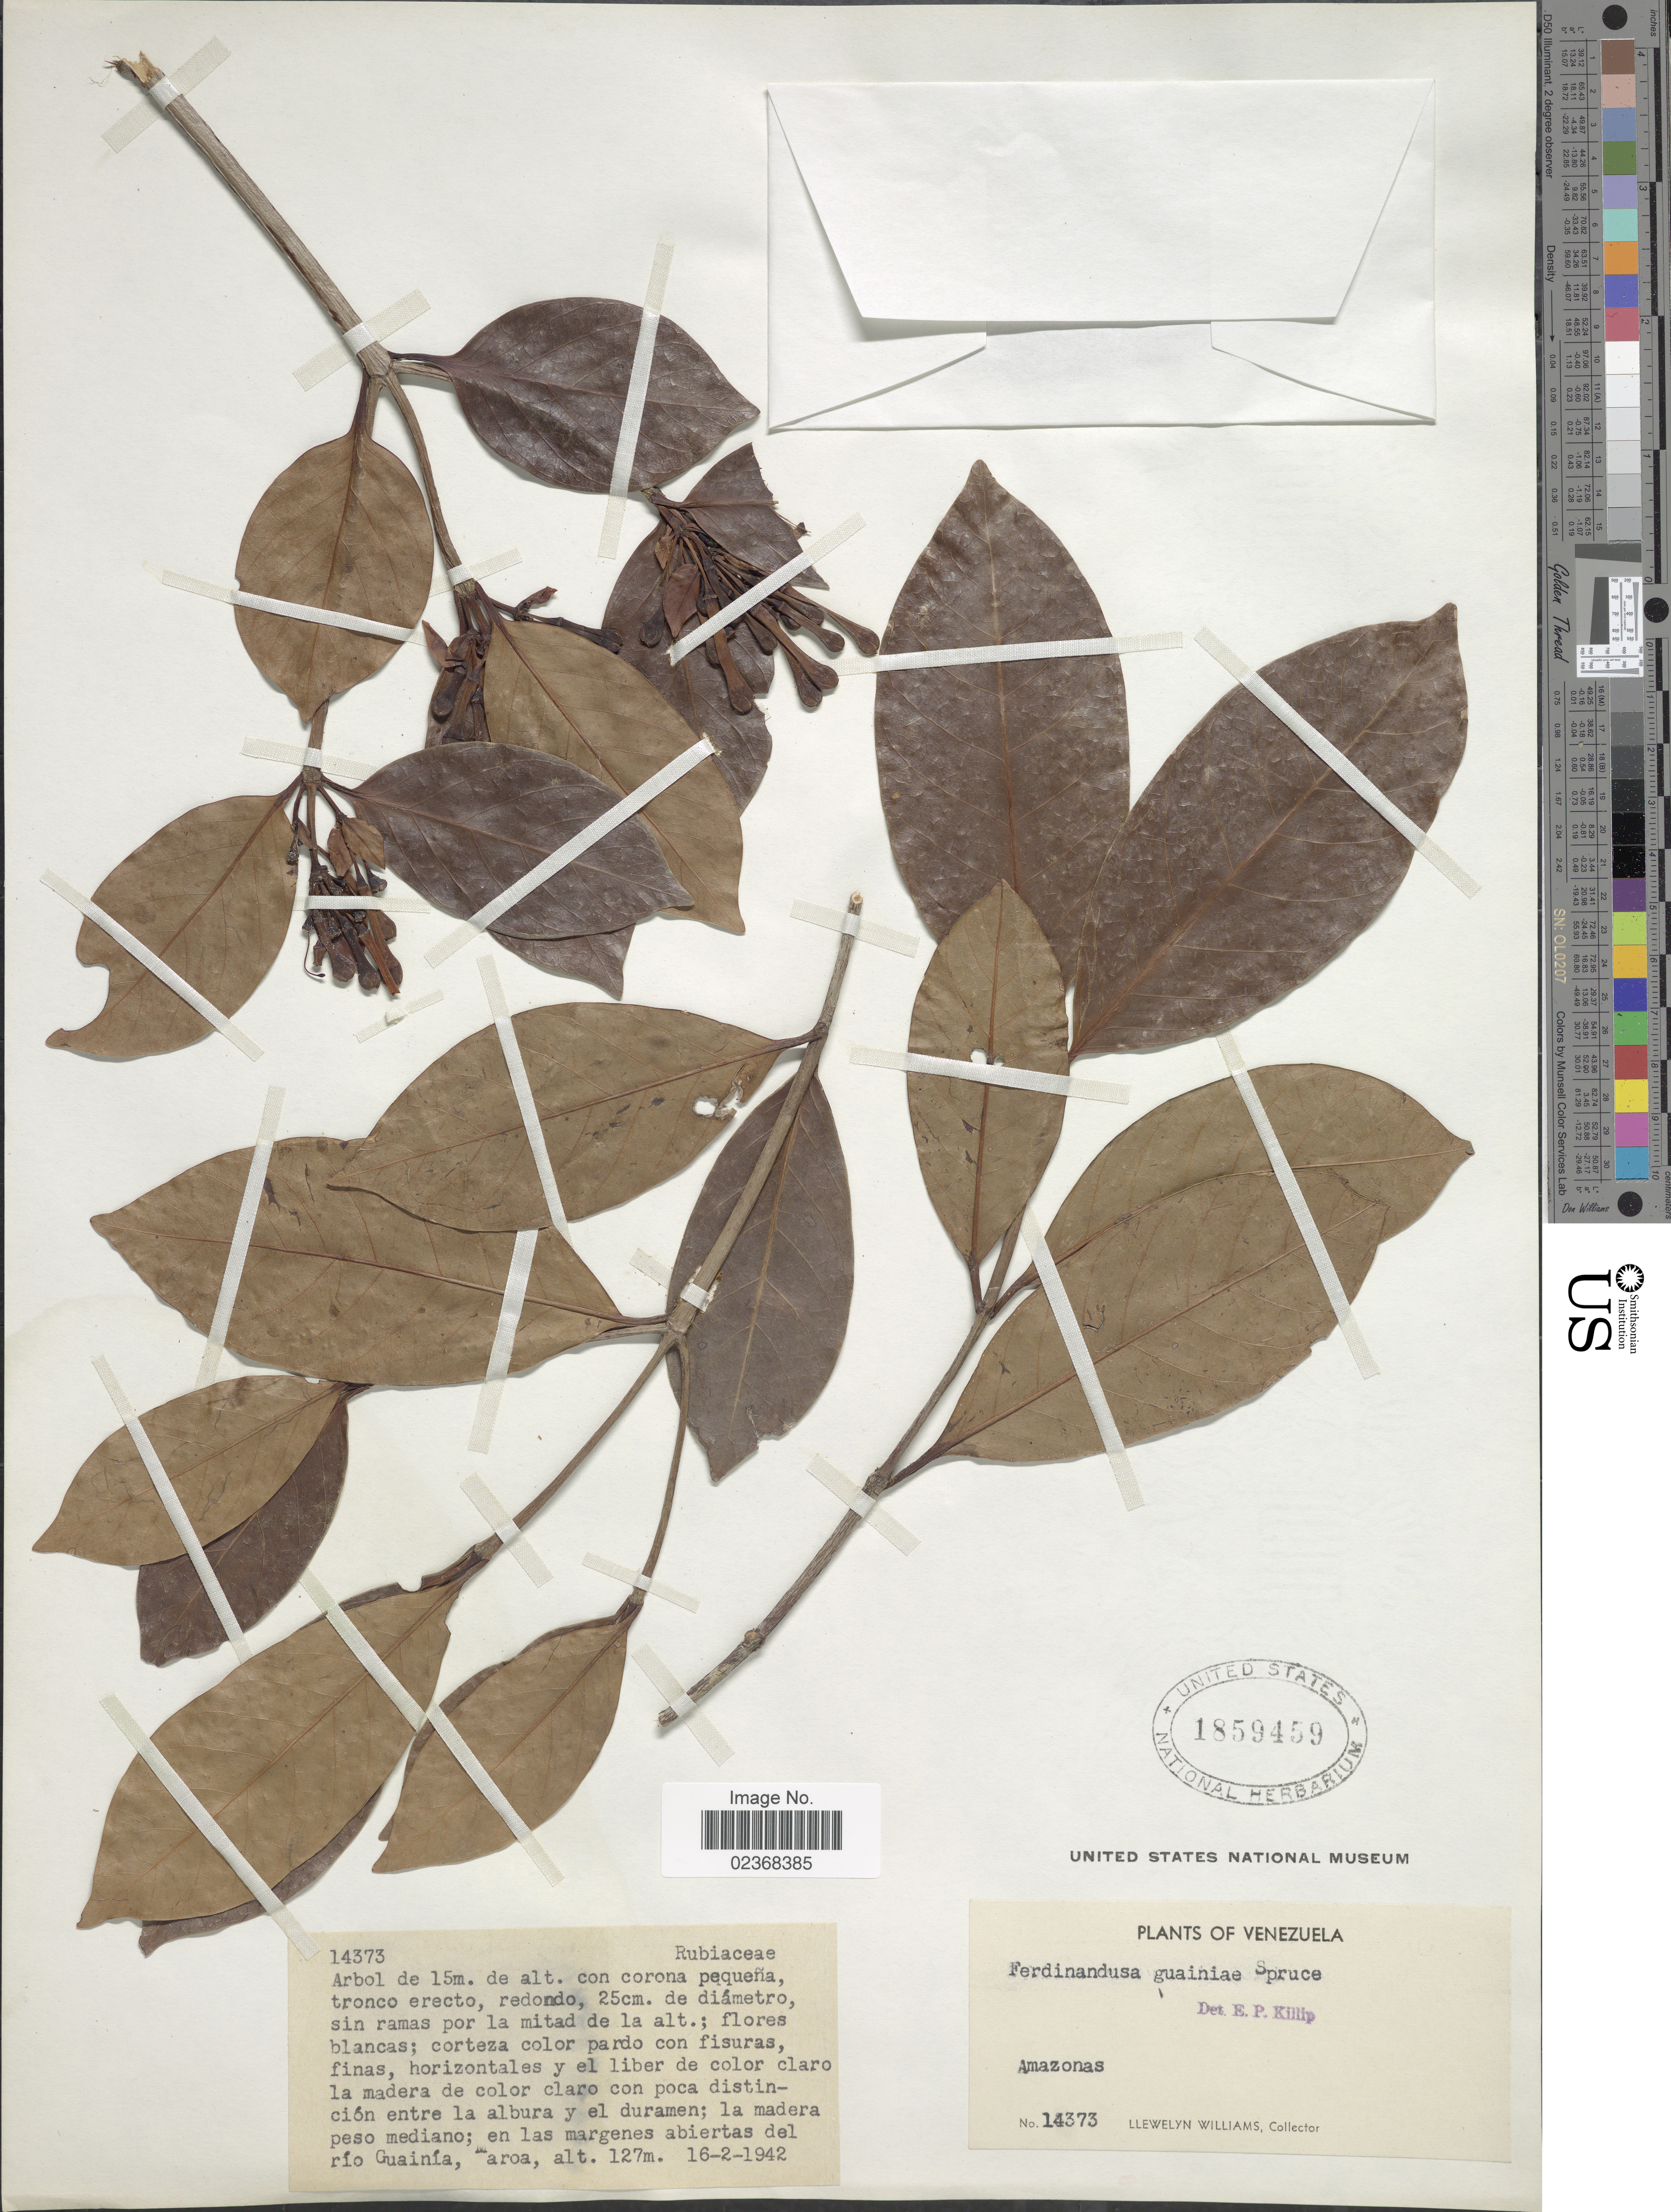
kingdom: Plantae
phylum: Tracheophyta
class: Magnoliopsida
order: Gentianales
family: Rubiaceae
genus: Ferdinandusa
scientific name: Ferdinandusa guainiae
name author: Spruce ex K. Schum.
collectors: Ll. Williams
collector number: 14373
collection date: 1942-02-16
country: Venezuela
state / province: Amazonas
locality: En las margenes abiertas del rio Guainia, Maroa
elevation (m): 127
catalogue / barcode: US 1859459